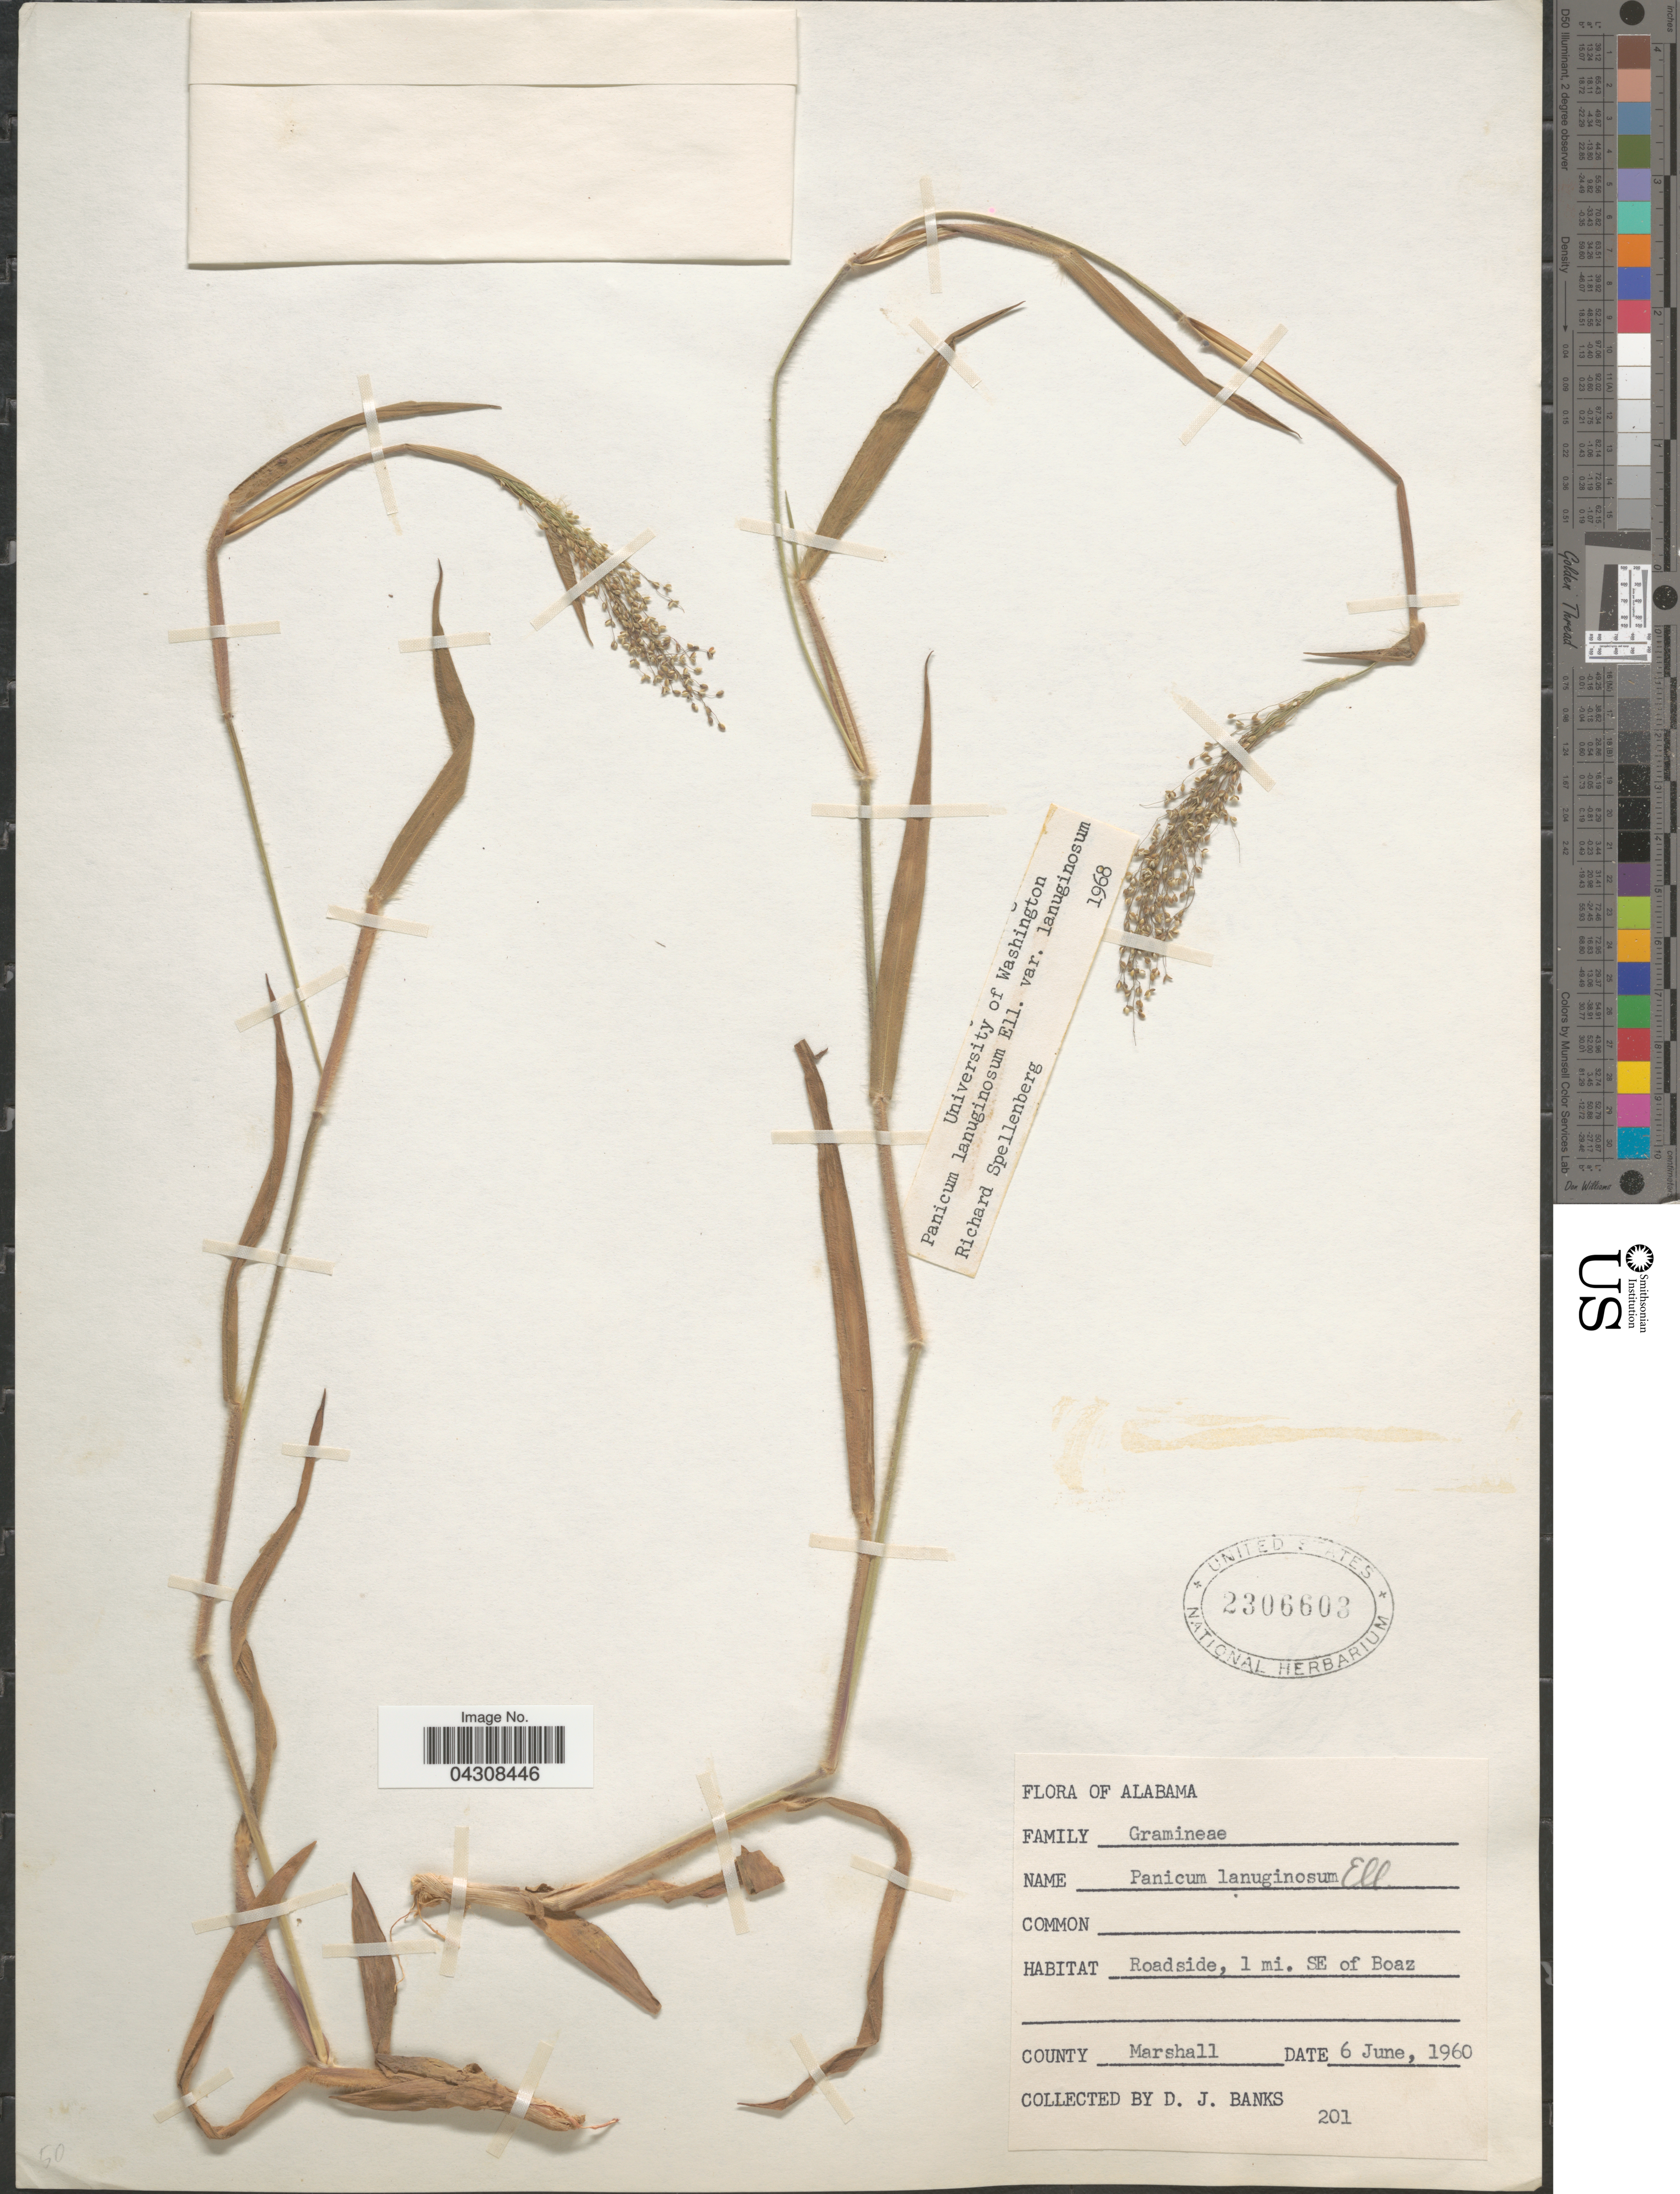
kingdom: Plantae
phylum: Tracheophyta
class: Liliopsida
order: Poales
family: Poaceae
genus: Dichanthelium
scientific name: Dichanthelium acuminatum var. acuminatum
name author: (Sw.) Gould & C.A. Clark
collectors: D. J. Banks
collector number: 201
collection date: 1960-06-06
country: United States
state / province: Alabama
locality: Roadside, 1 mi. SE of Boaz. County Marshall.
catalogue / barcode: US 2306603